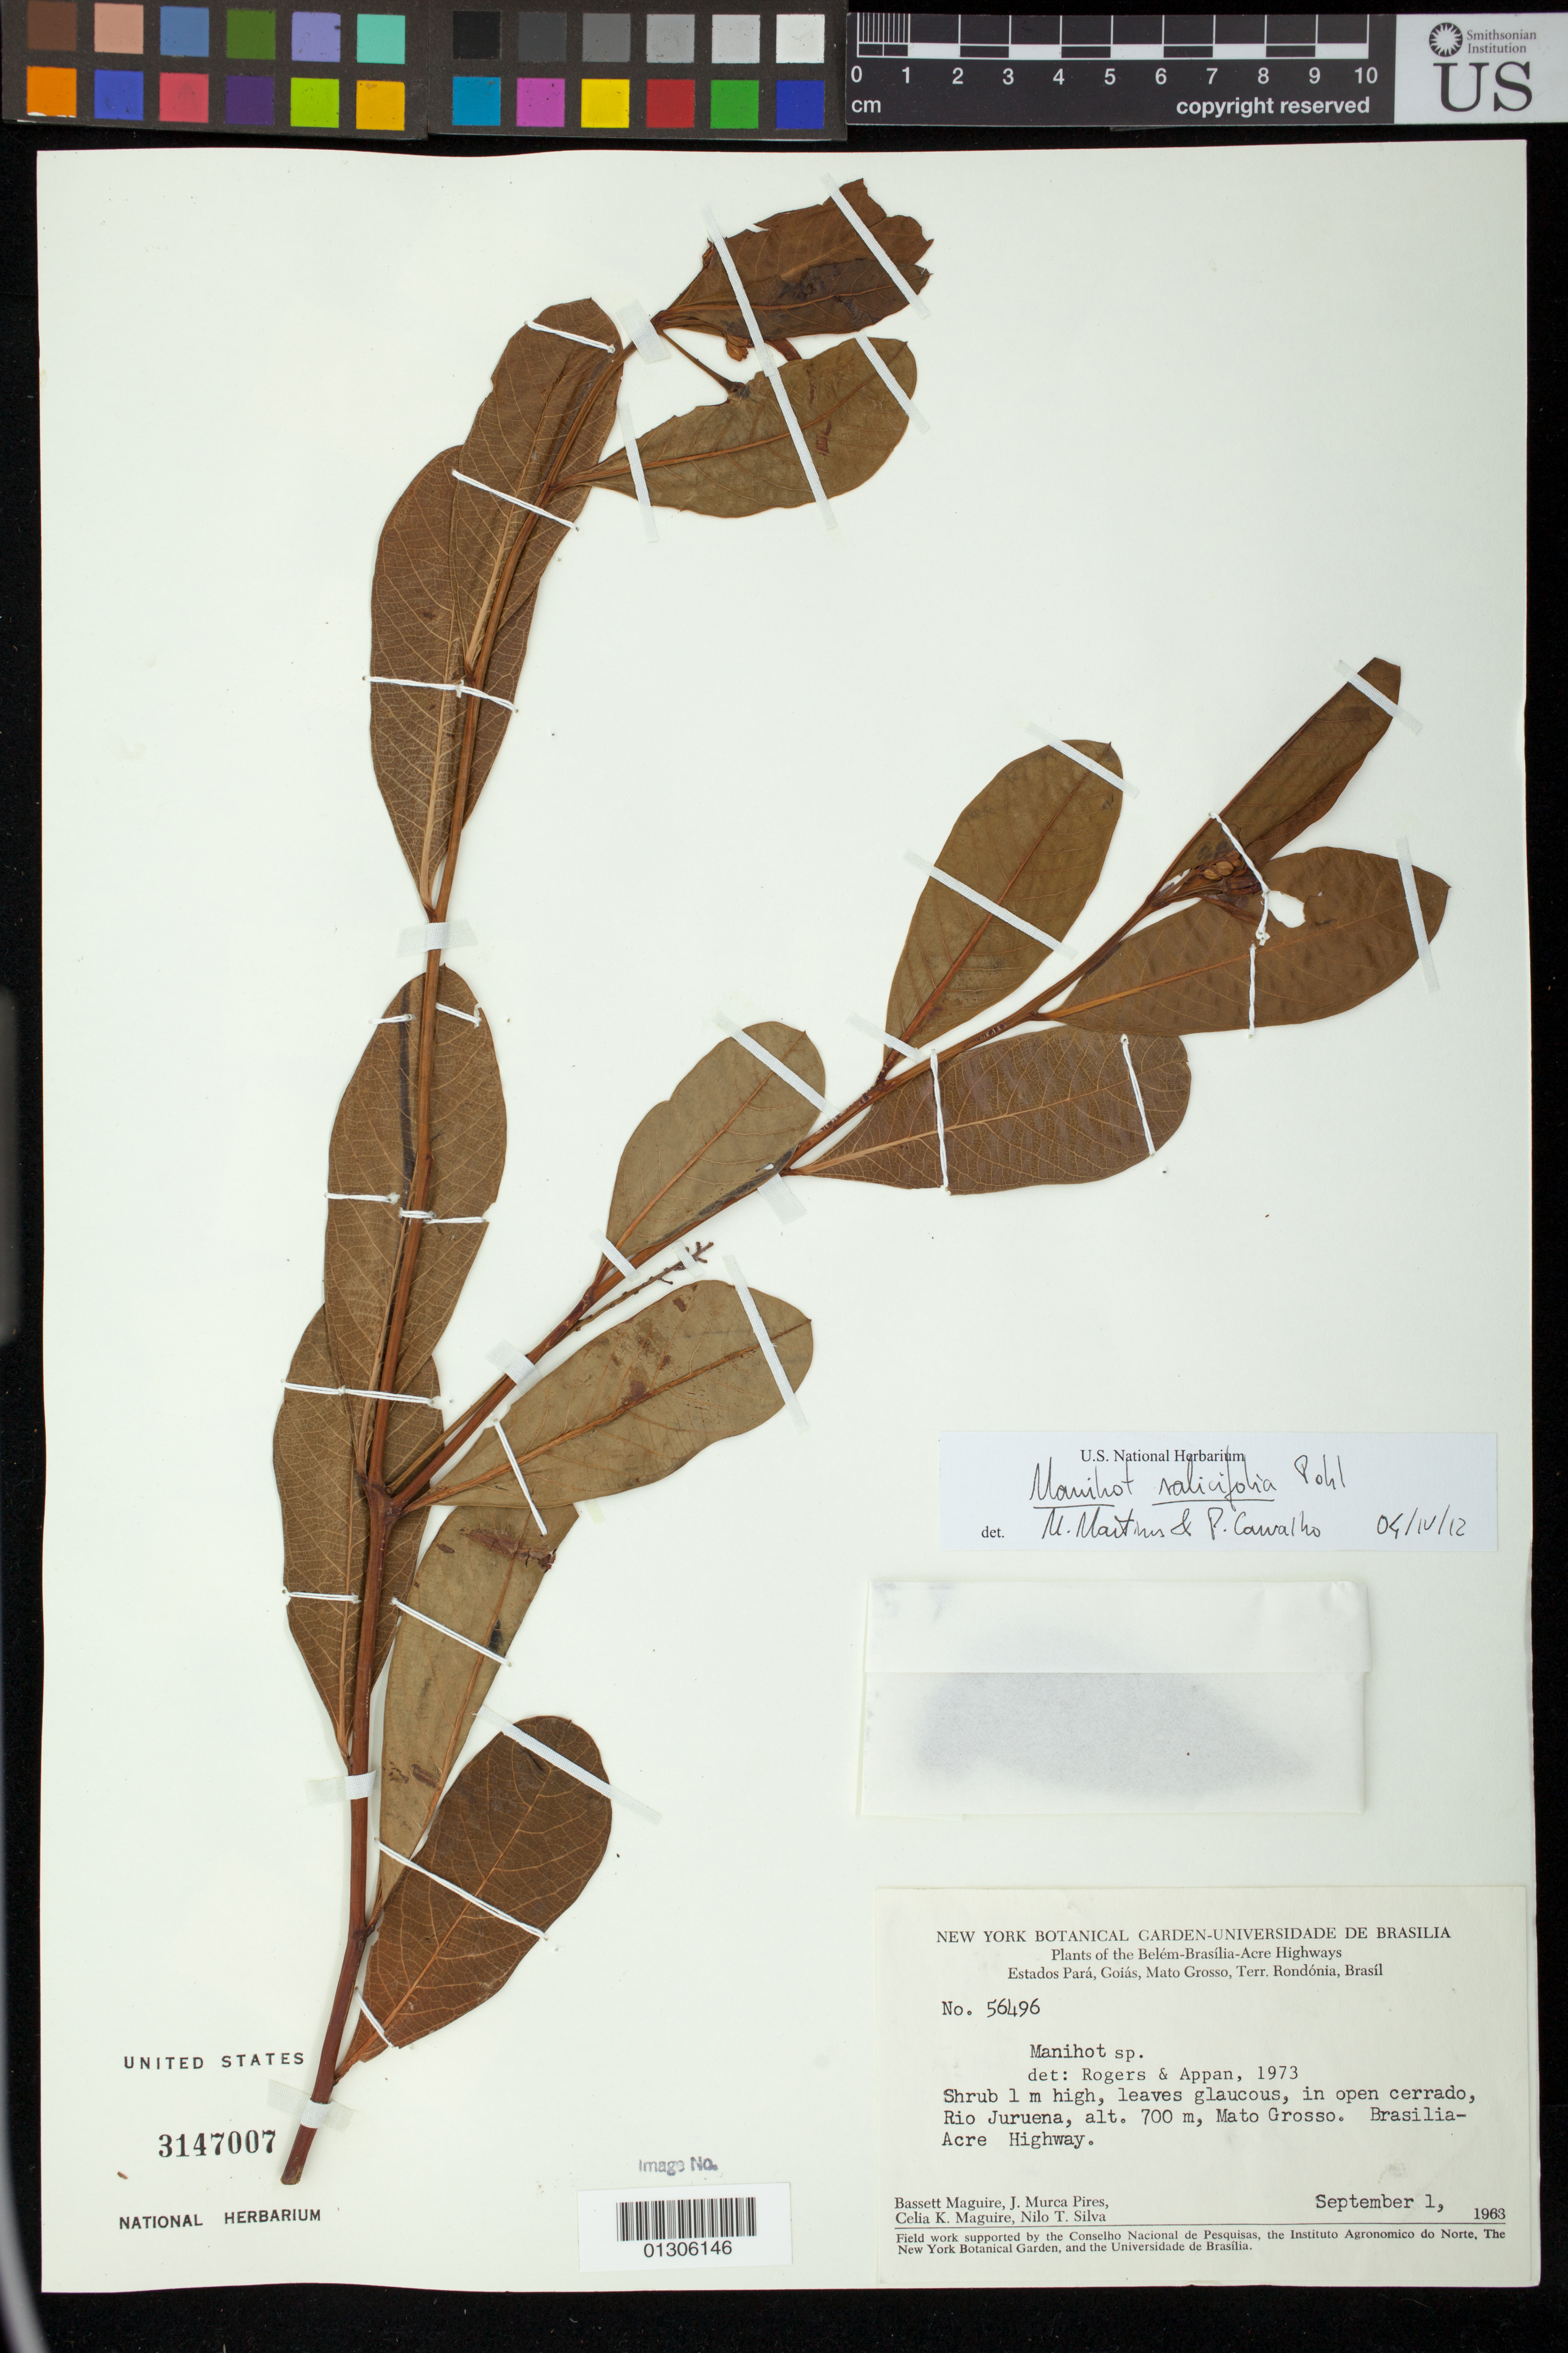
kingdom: Plantae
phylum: Tracheophyta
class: Magnoliopsida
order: Malpighiales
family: Euphorbiaceae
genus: Manihot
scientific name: Manihot mattogrossensis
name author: Pax & K. Hoffm.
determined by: Mendoza, M.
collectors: B. Maguire, J. M. Pires, C. K. Maguire & N. T. Silva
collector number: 56496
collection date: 1963-01-09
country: Brazil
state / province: Mato Grosso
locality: Rio Juruena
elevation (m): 700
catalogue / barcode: US 3147007